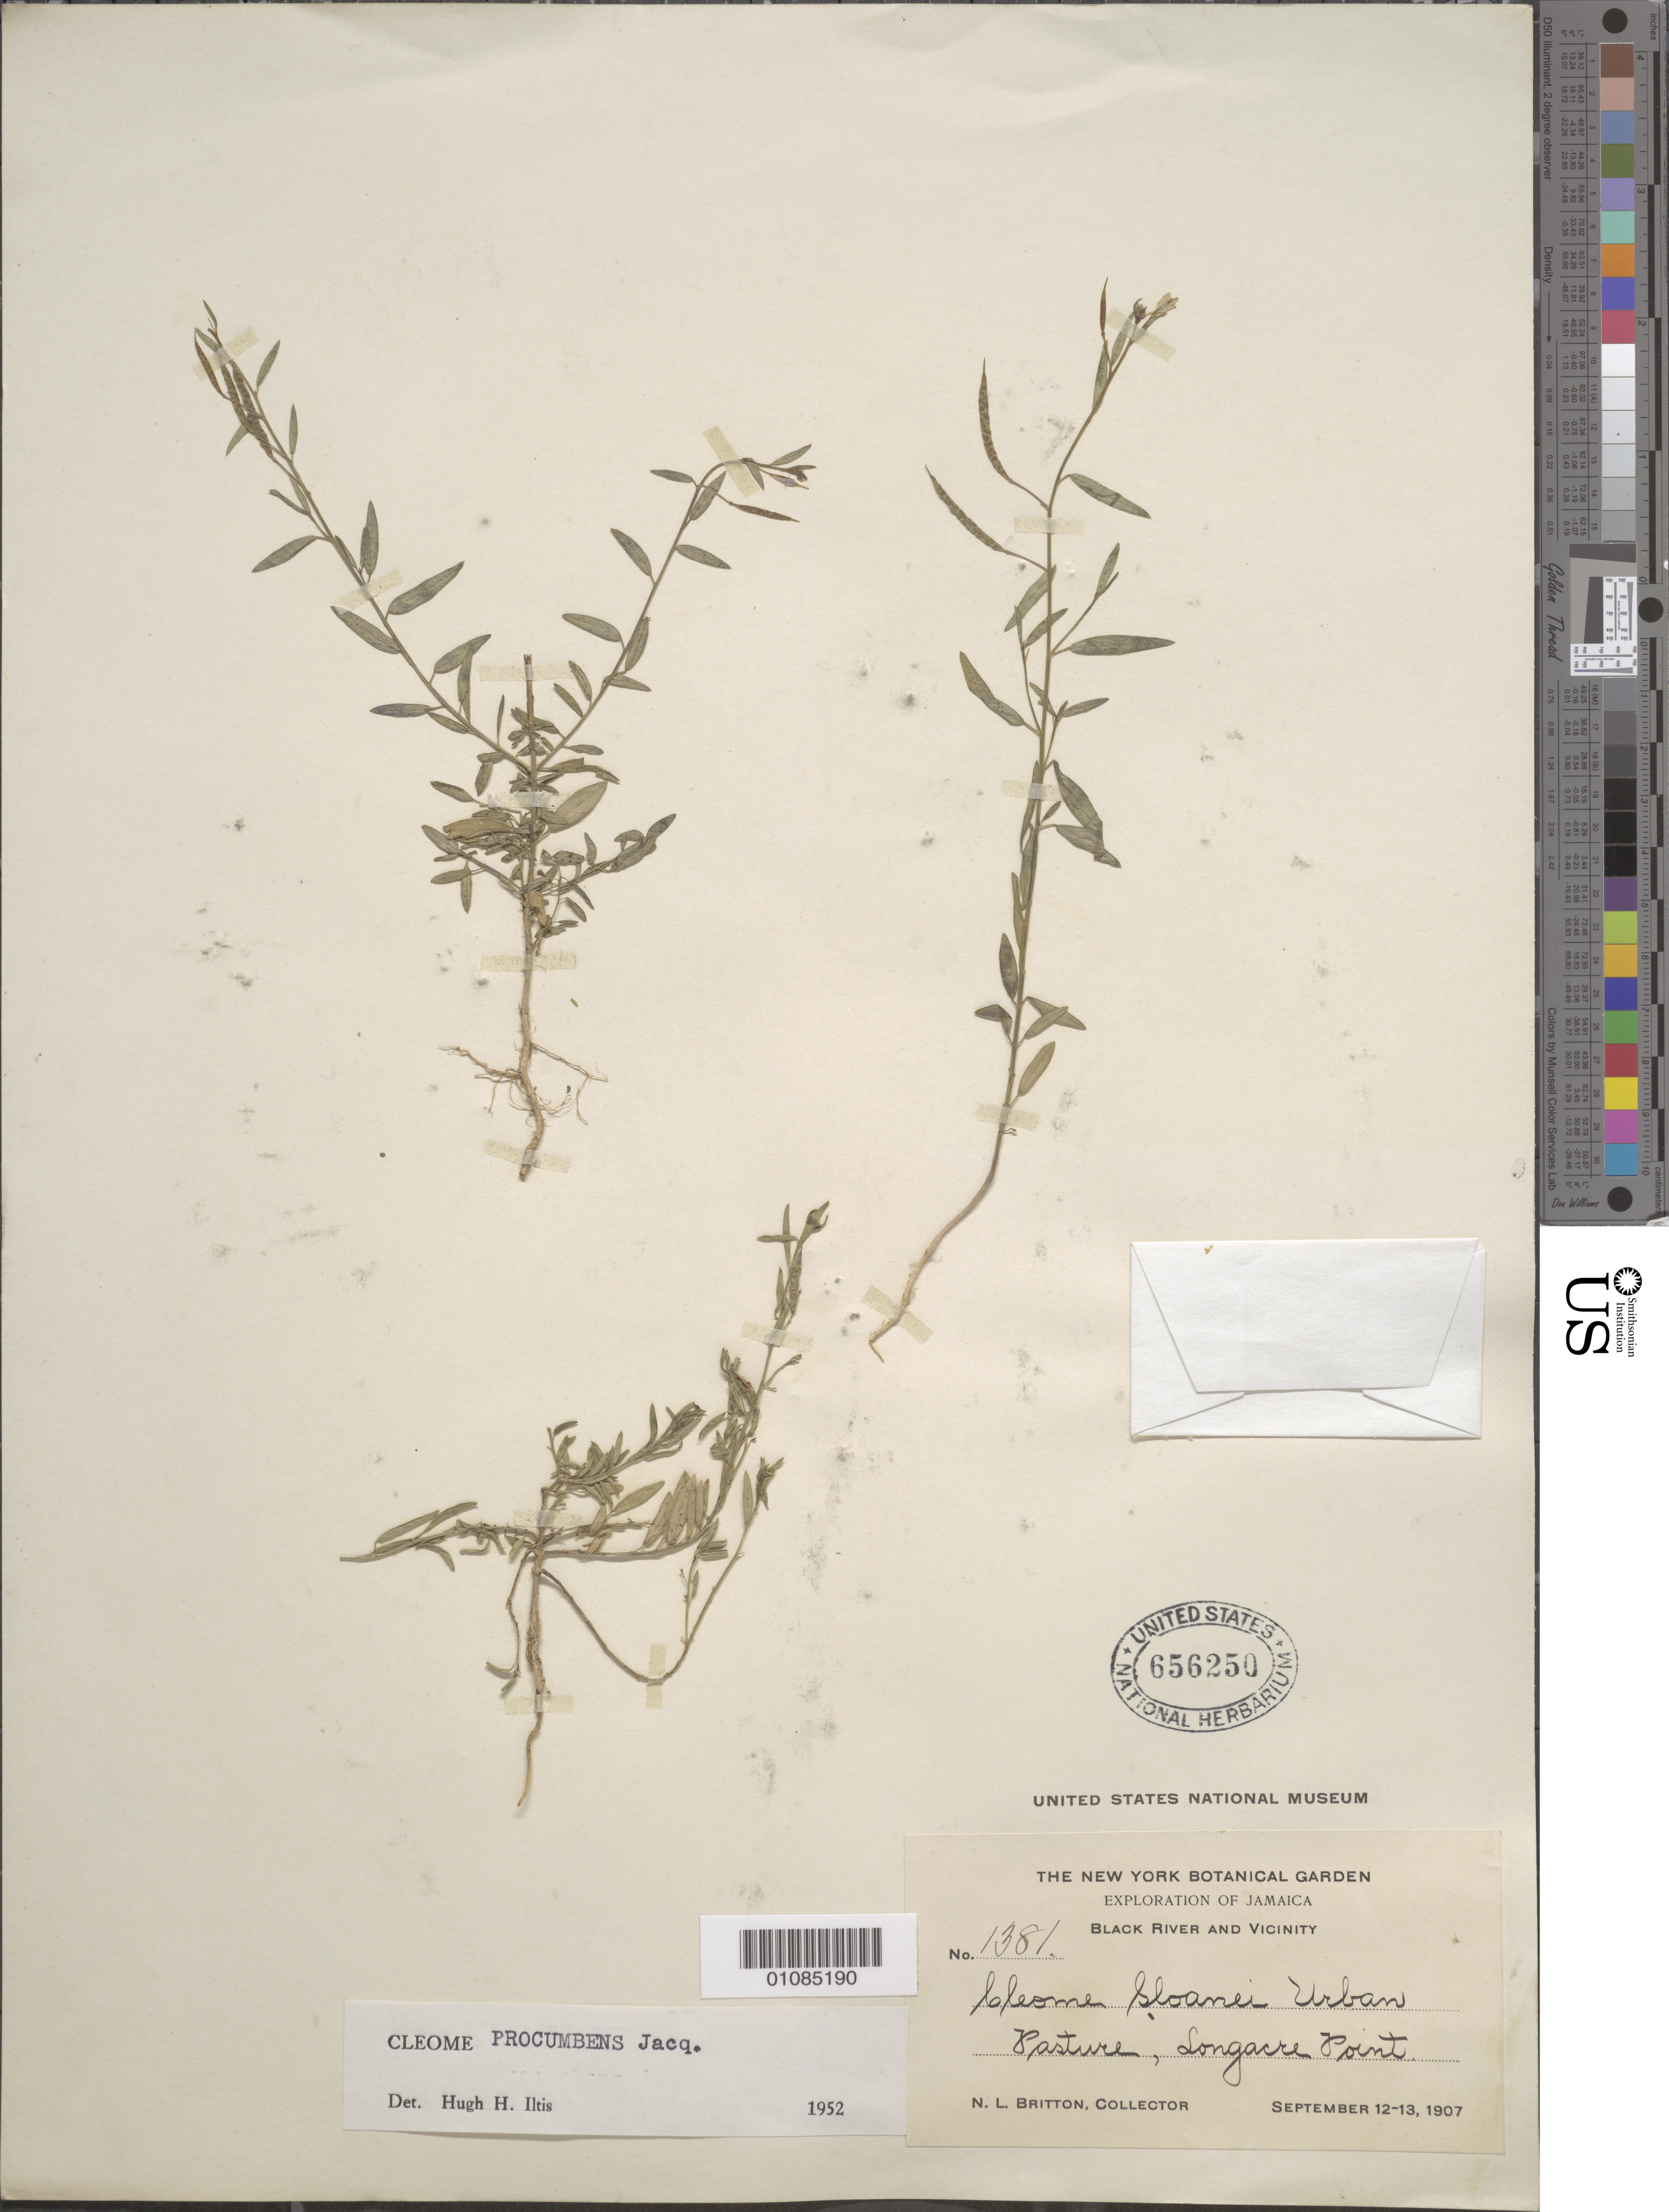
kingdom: Plantae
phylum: Tracheophyta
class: Magnoliopsida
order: Brassicales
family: Cleomaceae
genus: Physostemon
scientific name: Physostemon procumbens subsp. procunbens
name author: (Jacq.) Roalson & Soares Neto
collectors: N. Britton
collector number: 1381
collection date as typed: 12 Sep 1907 to 13 Sep 1907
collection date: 1907-09-12/1907-09-13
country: Jamaica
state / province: Saint Elizabeth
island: Jamaica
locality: Black River and vicinity. Pasture, Songacre Point.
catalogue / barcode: US 656250